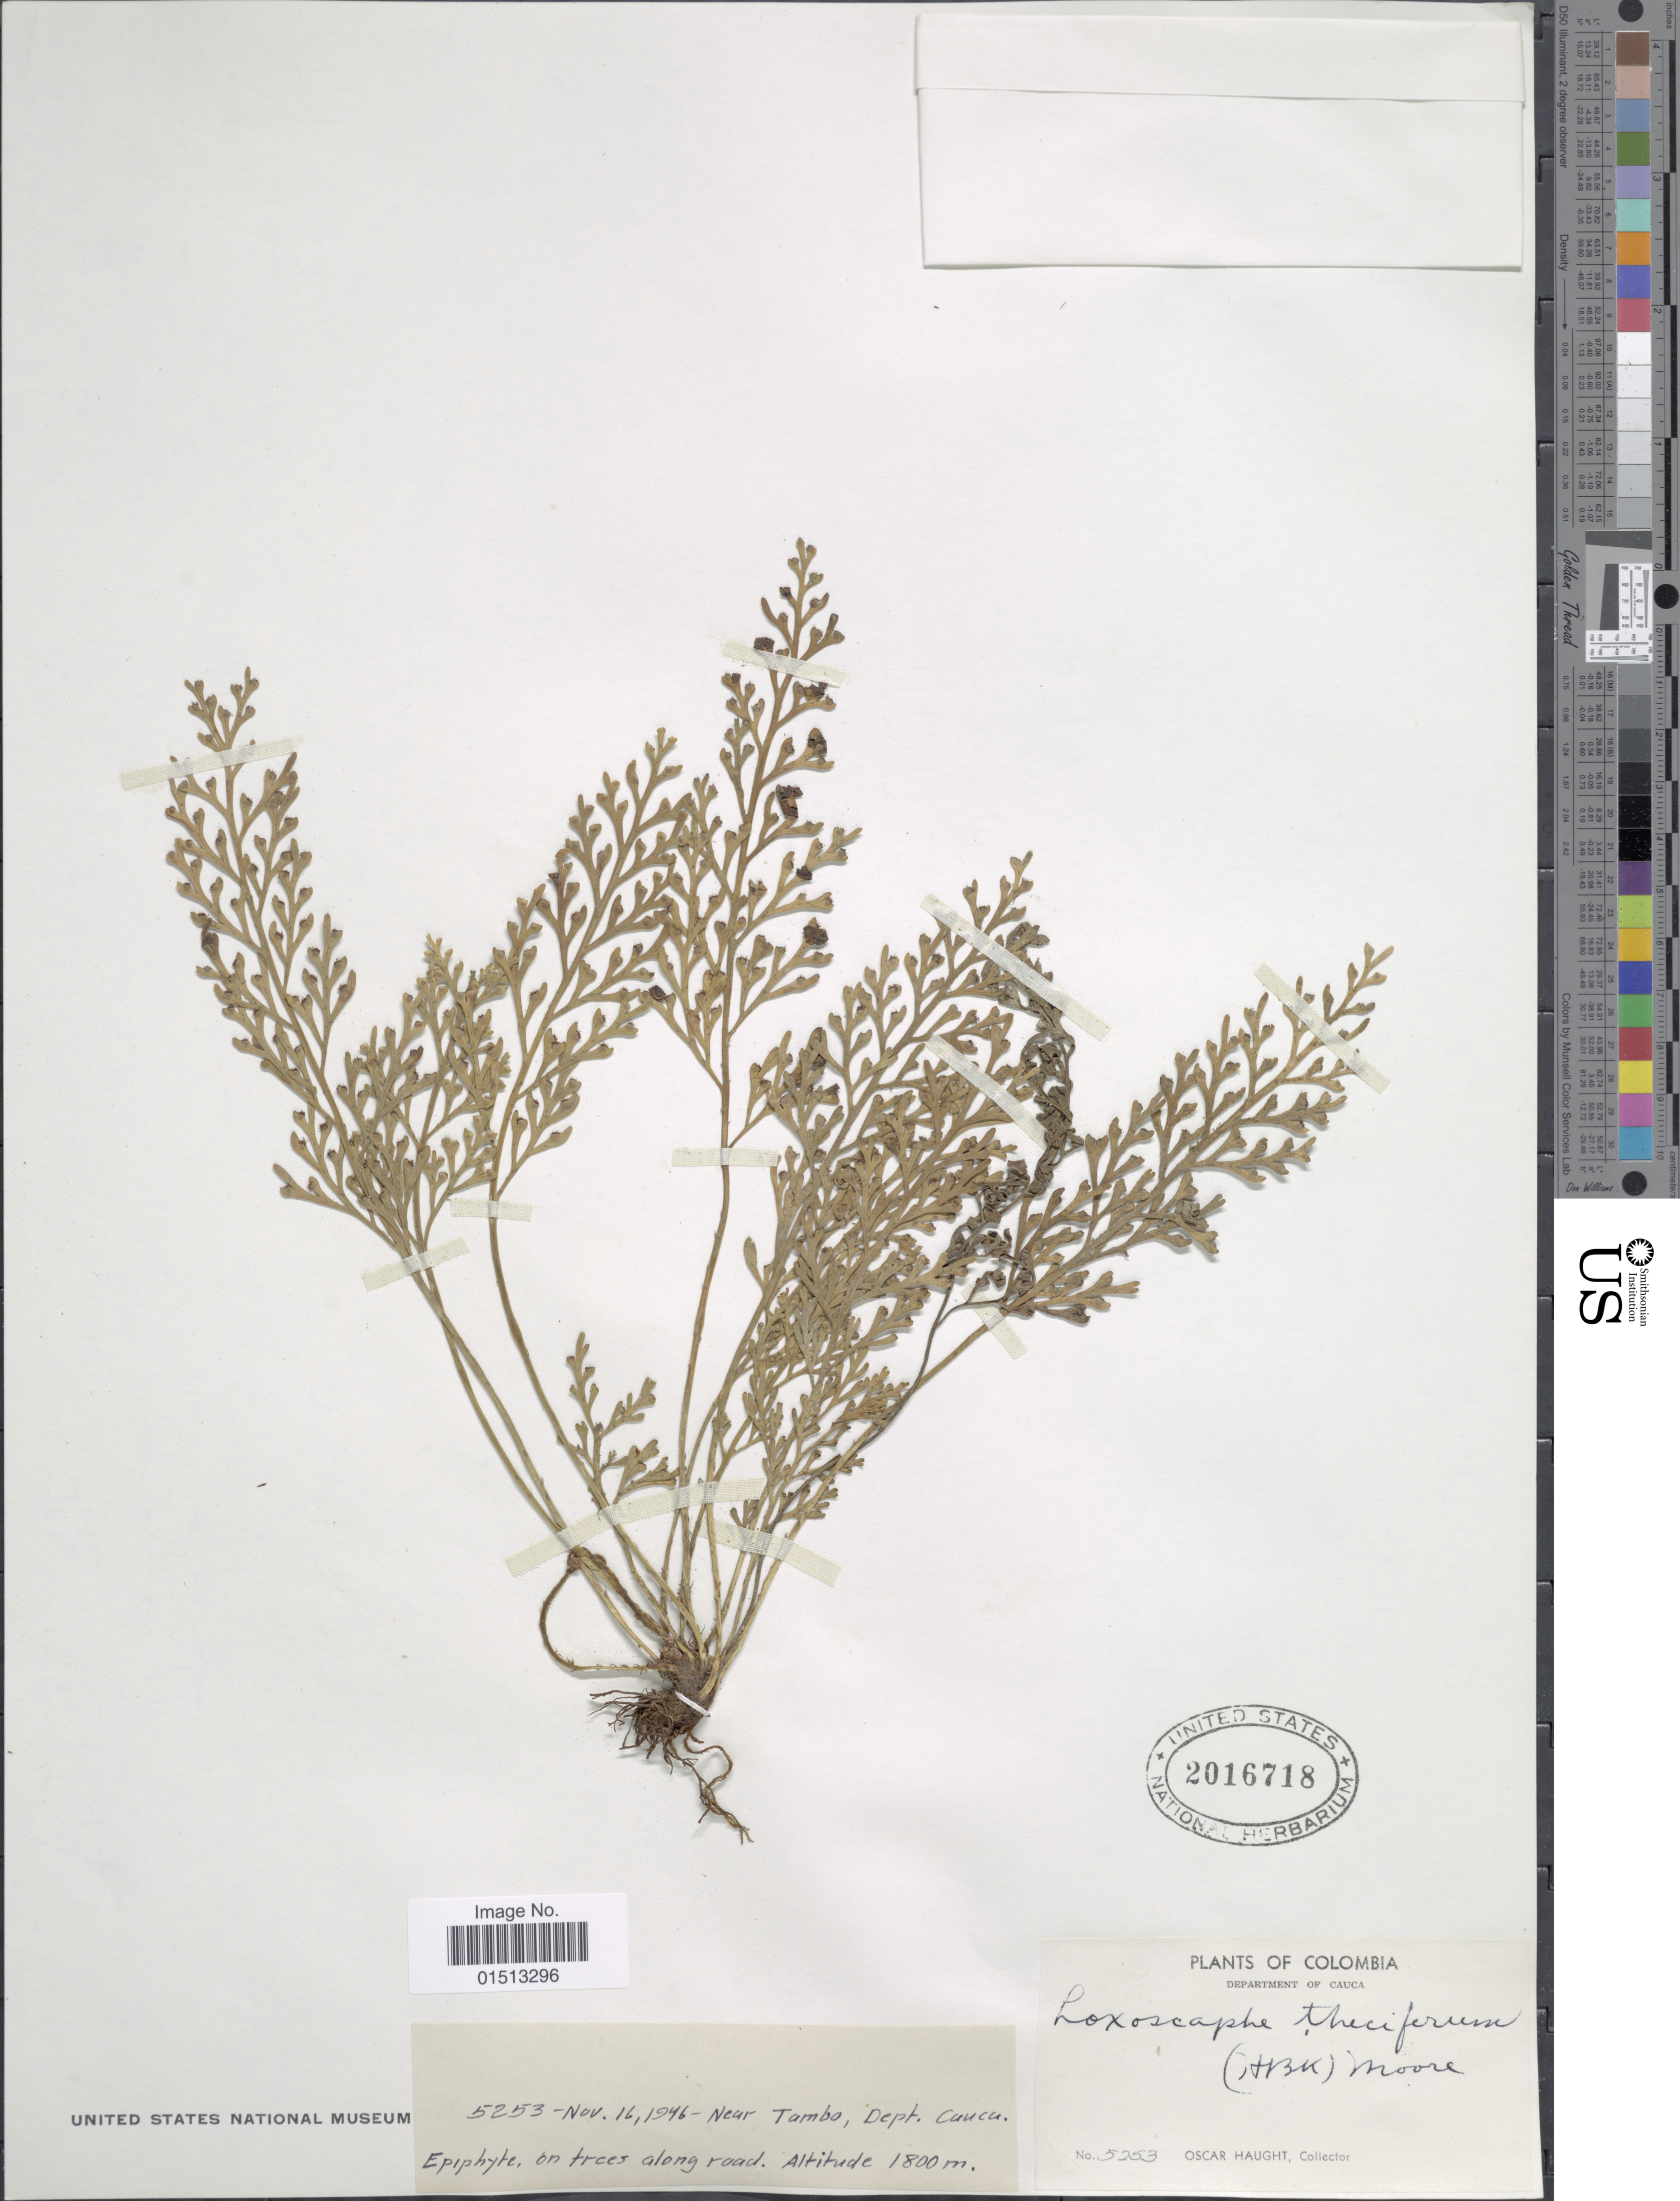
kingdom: Plantae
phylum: Tracheophyta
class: Polypodiopsida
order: Polypodiales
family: Aspleniaceae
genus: Asplenium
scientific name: Asplenium theciferum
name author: (Kunth) Mett.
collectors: O. L. Haught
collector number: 5253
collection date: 1946-11-16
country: Colombia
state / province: Cauca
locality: Near Tambo, on trees along road.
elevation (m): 1800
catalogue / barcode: US 2016718